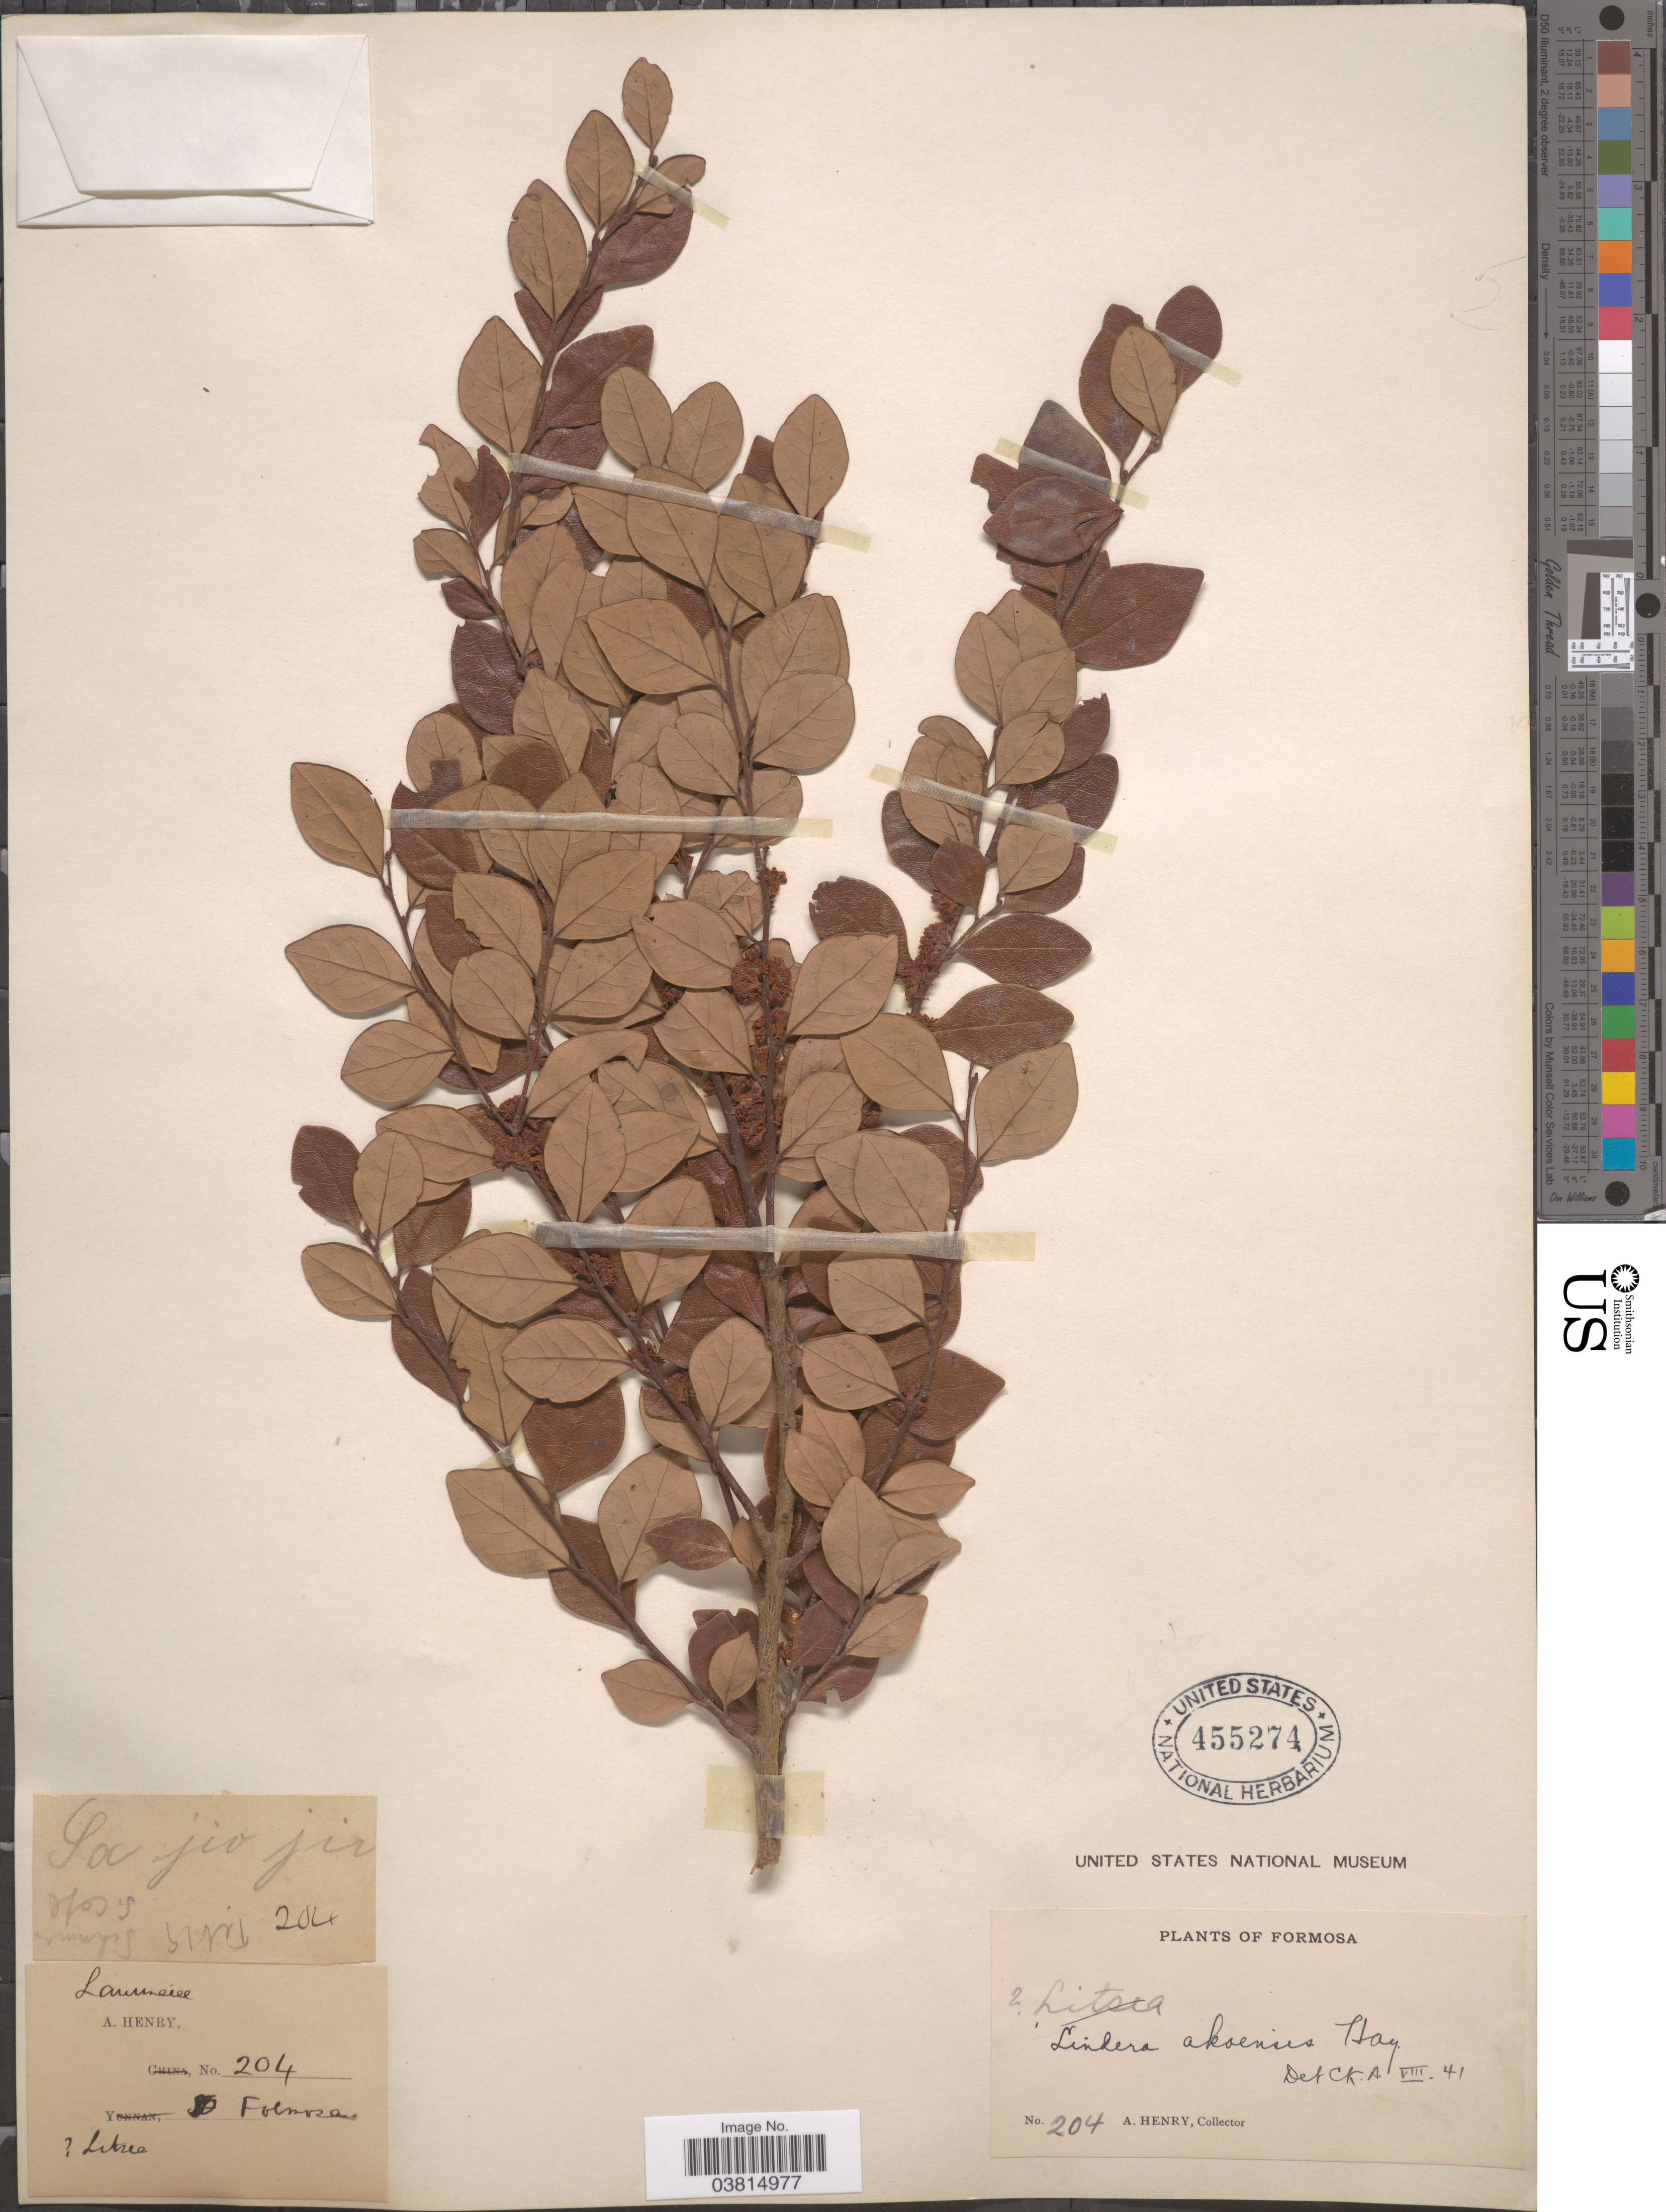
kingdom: Plantae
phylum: Tracheophyta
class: Magnoliopsida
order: Laurales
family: Lauraceae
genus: Lindera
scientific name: Lindera akoensis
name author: Hayata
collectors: A. Henry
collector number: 204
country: Taiwan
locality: Formosa.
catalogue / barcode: US 455274